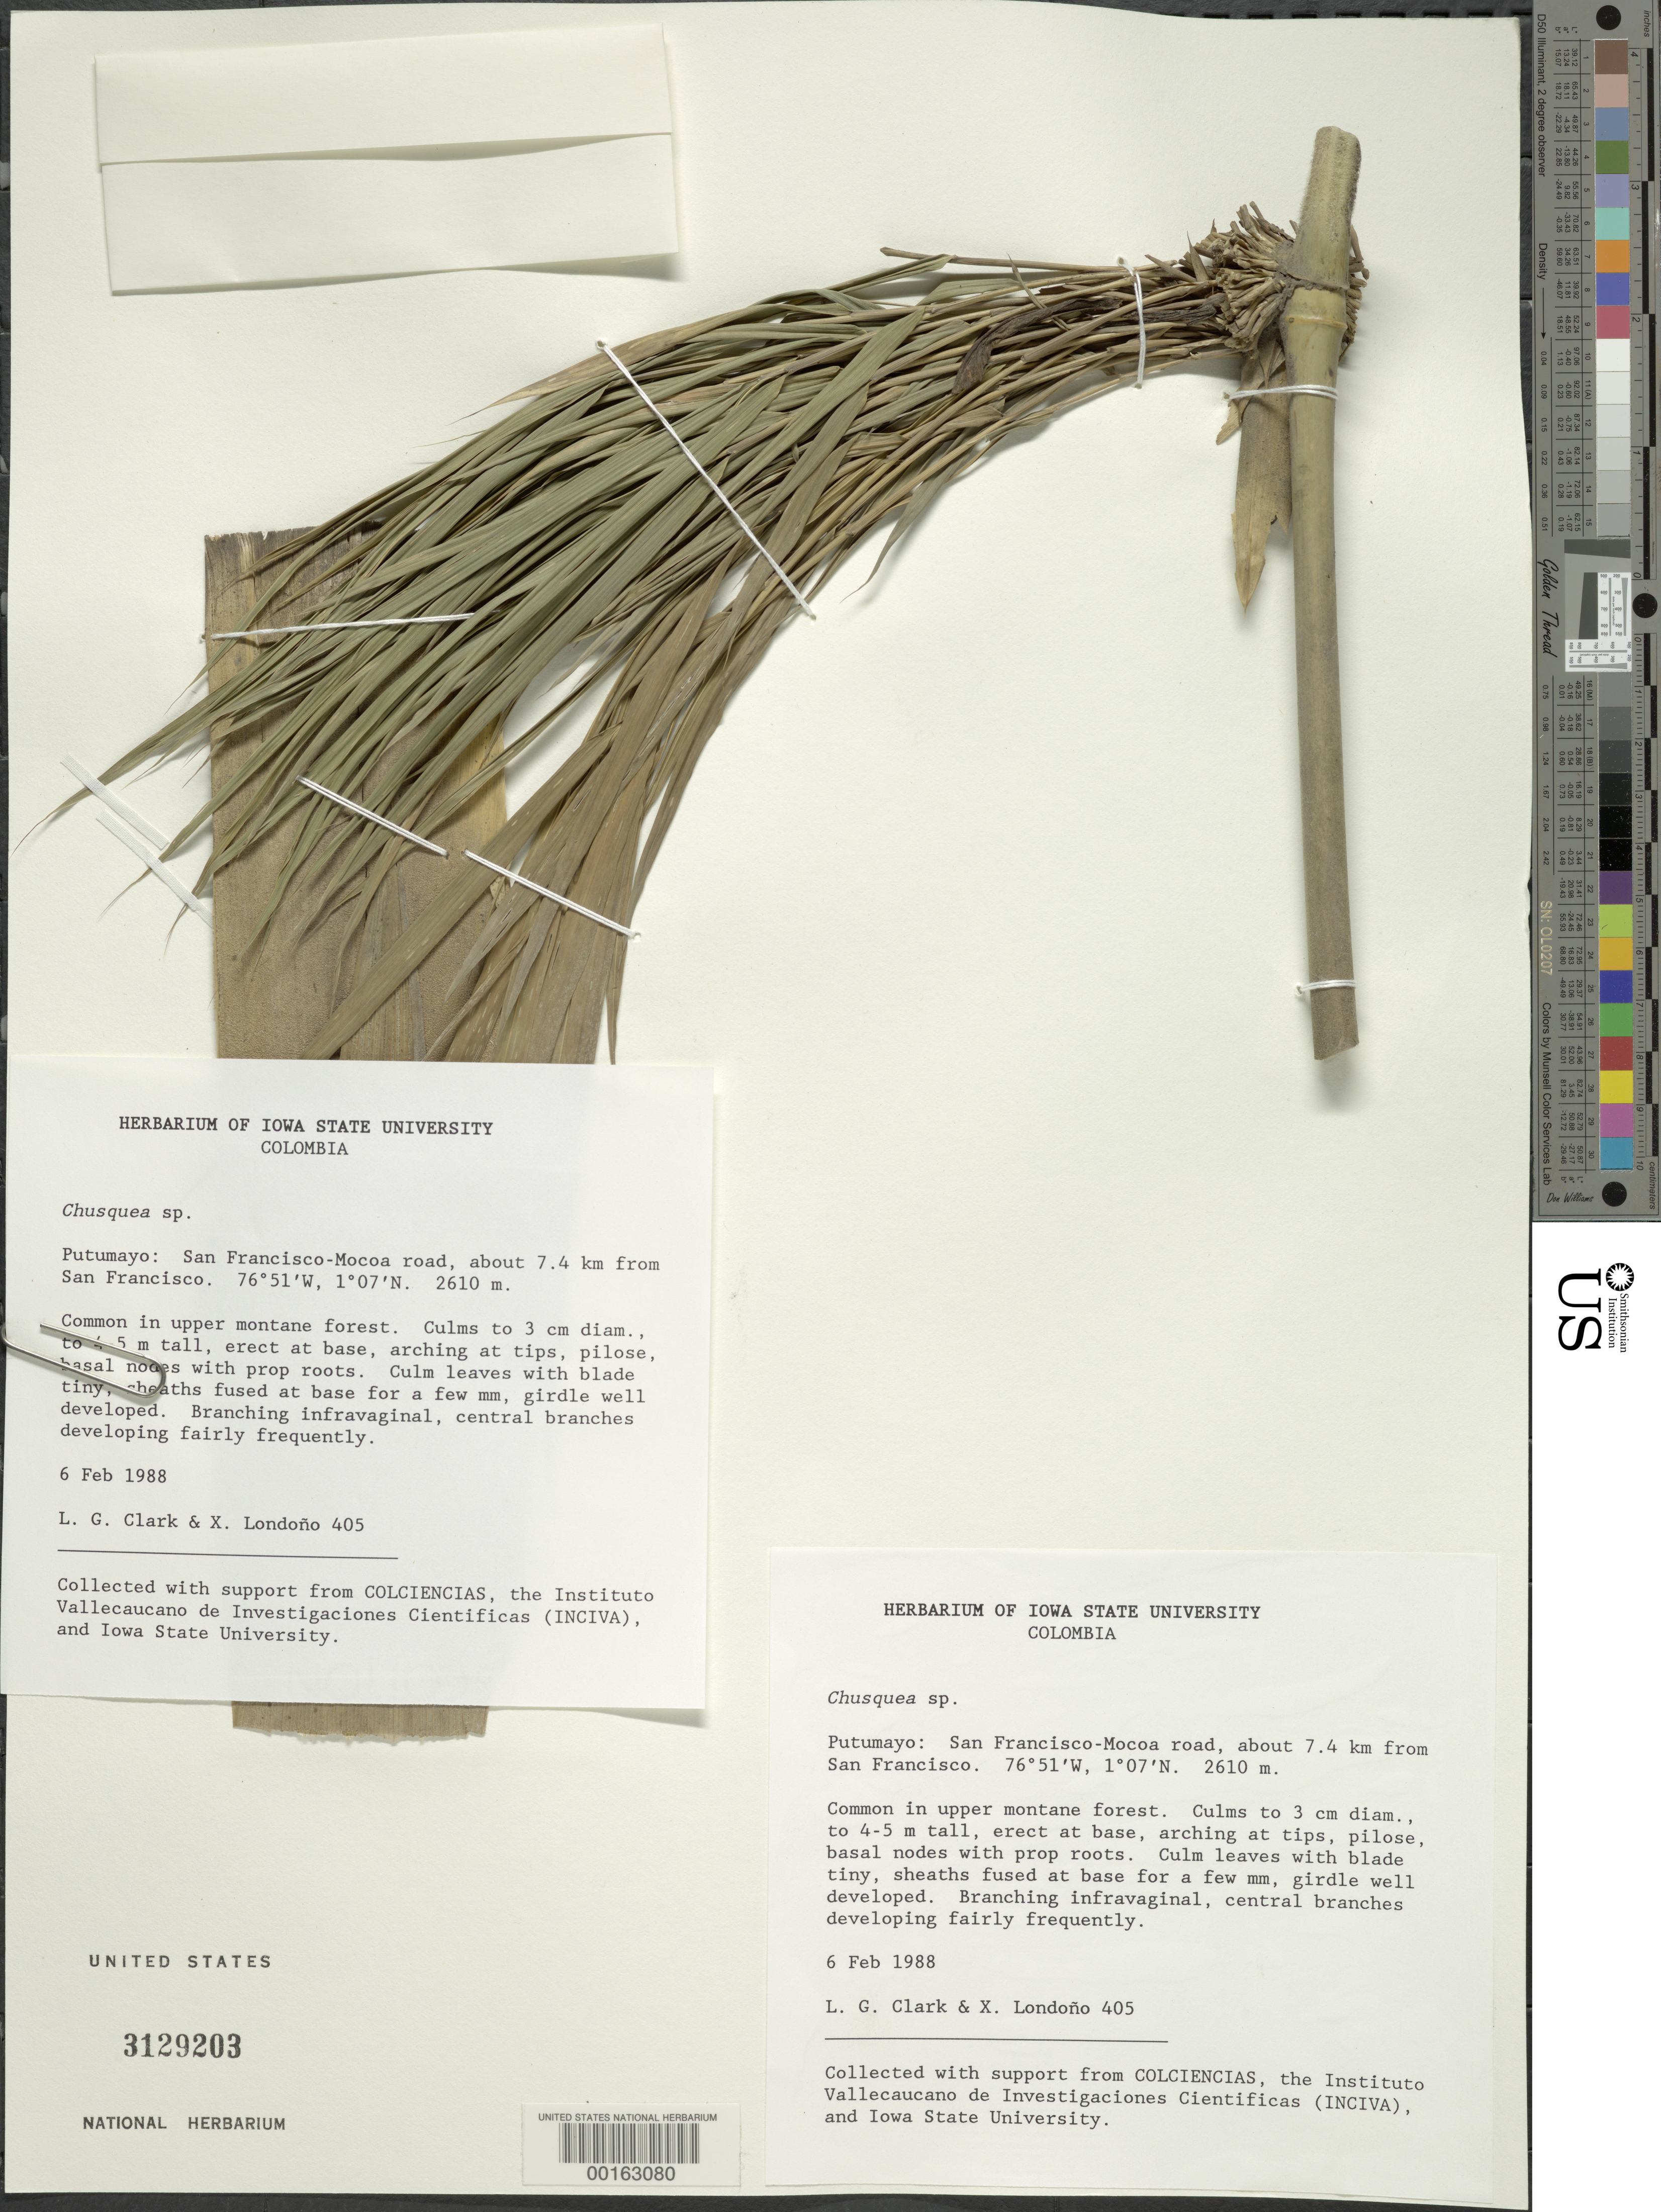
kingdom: Plantae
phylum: Tracheophyta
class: Liliopsida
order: Poales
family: Poaceae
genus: Chusquea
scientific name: Chusquea sp.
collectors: L. G. Clark & X. Londoño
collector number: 405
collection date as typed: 06 Feb 1988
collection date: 1988-02-06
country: Colombia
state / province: Putumayo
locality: San Francisco-moca road, 7.4 km from San Francisco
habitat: Upper montane forest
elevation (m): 2610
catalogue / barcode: US 3129203